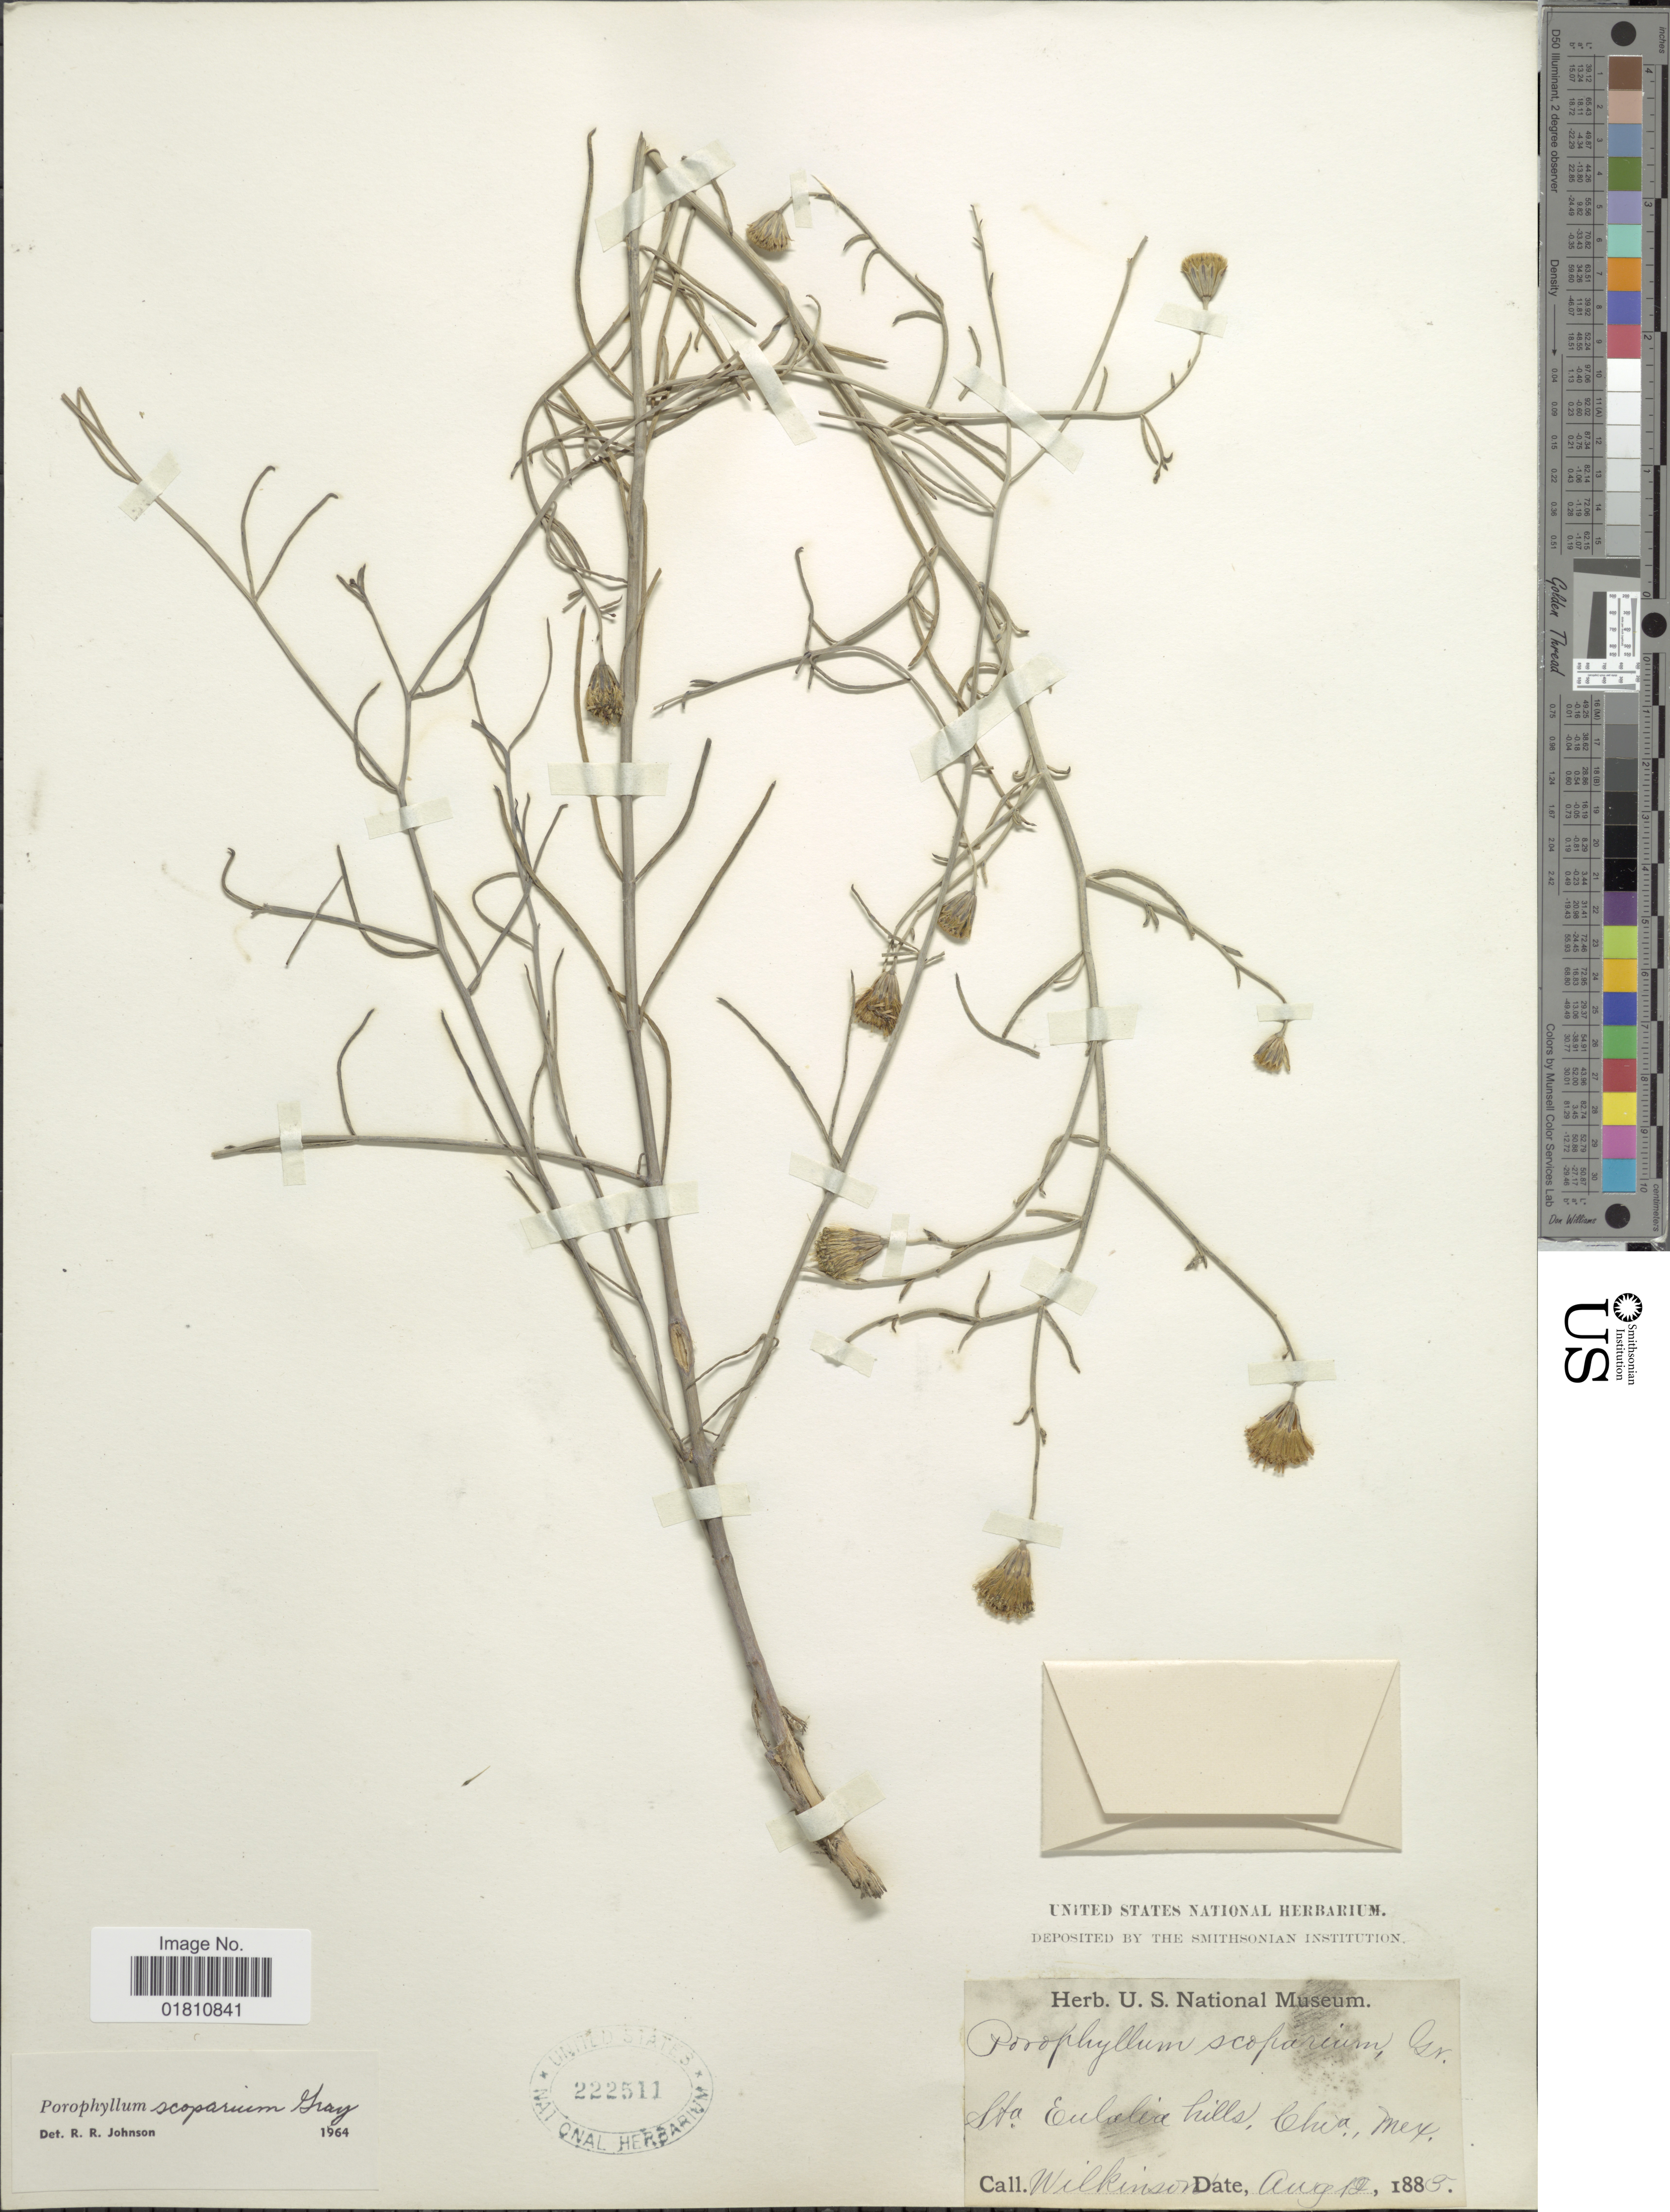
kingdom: Plantae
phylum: Tracheophyta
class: Magnoliopsida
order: Asterales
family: Asteraceae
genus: Porophyllum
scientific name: Porophyllum scoparium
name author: A. Gray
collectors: Wilkinson, --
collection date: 1883-08-12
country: Mexico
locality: Sta. Eulalia hills, Chia.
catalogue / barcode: US 222511